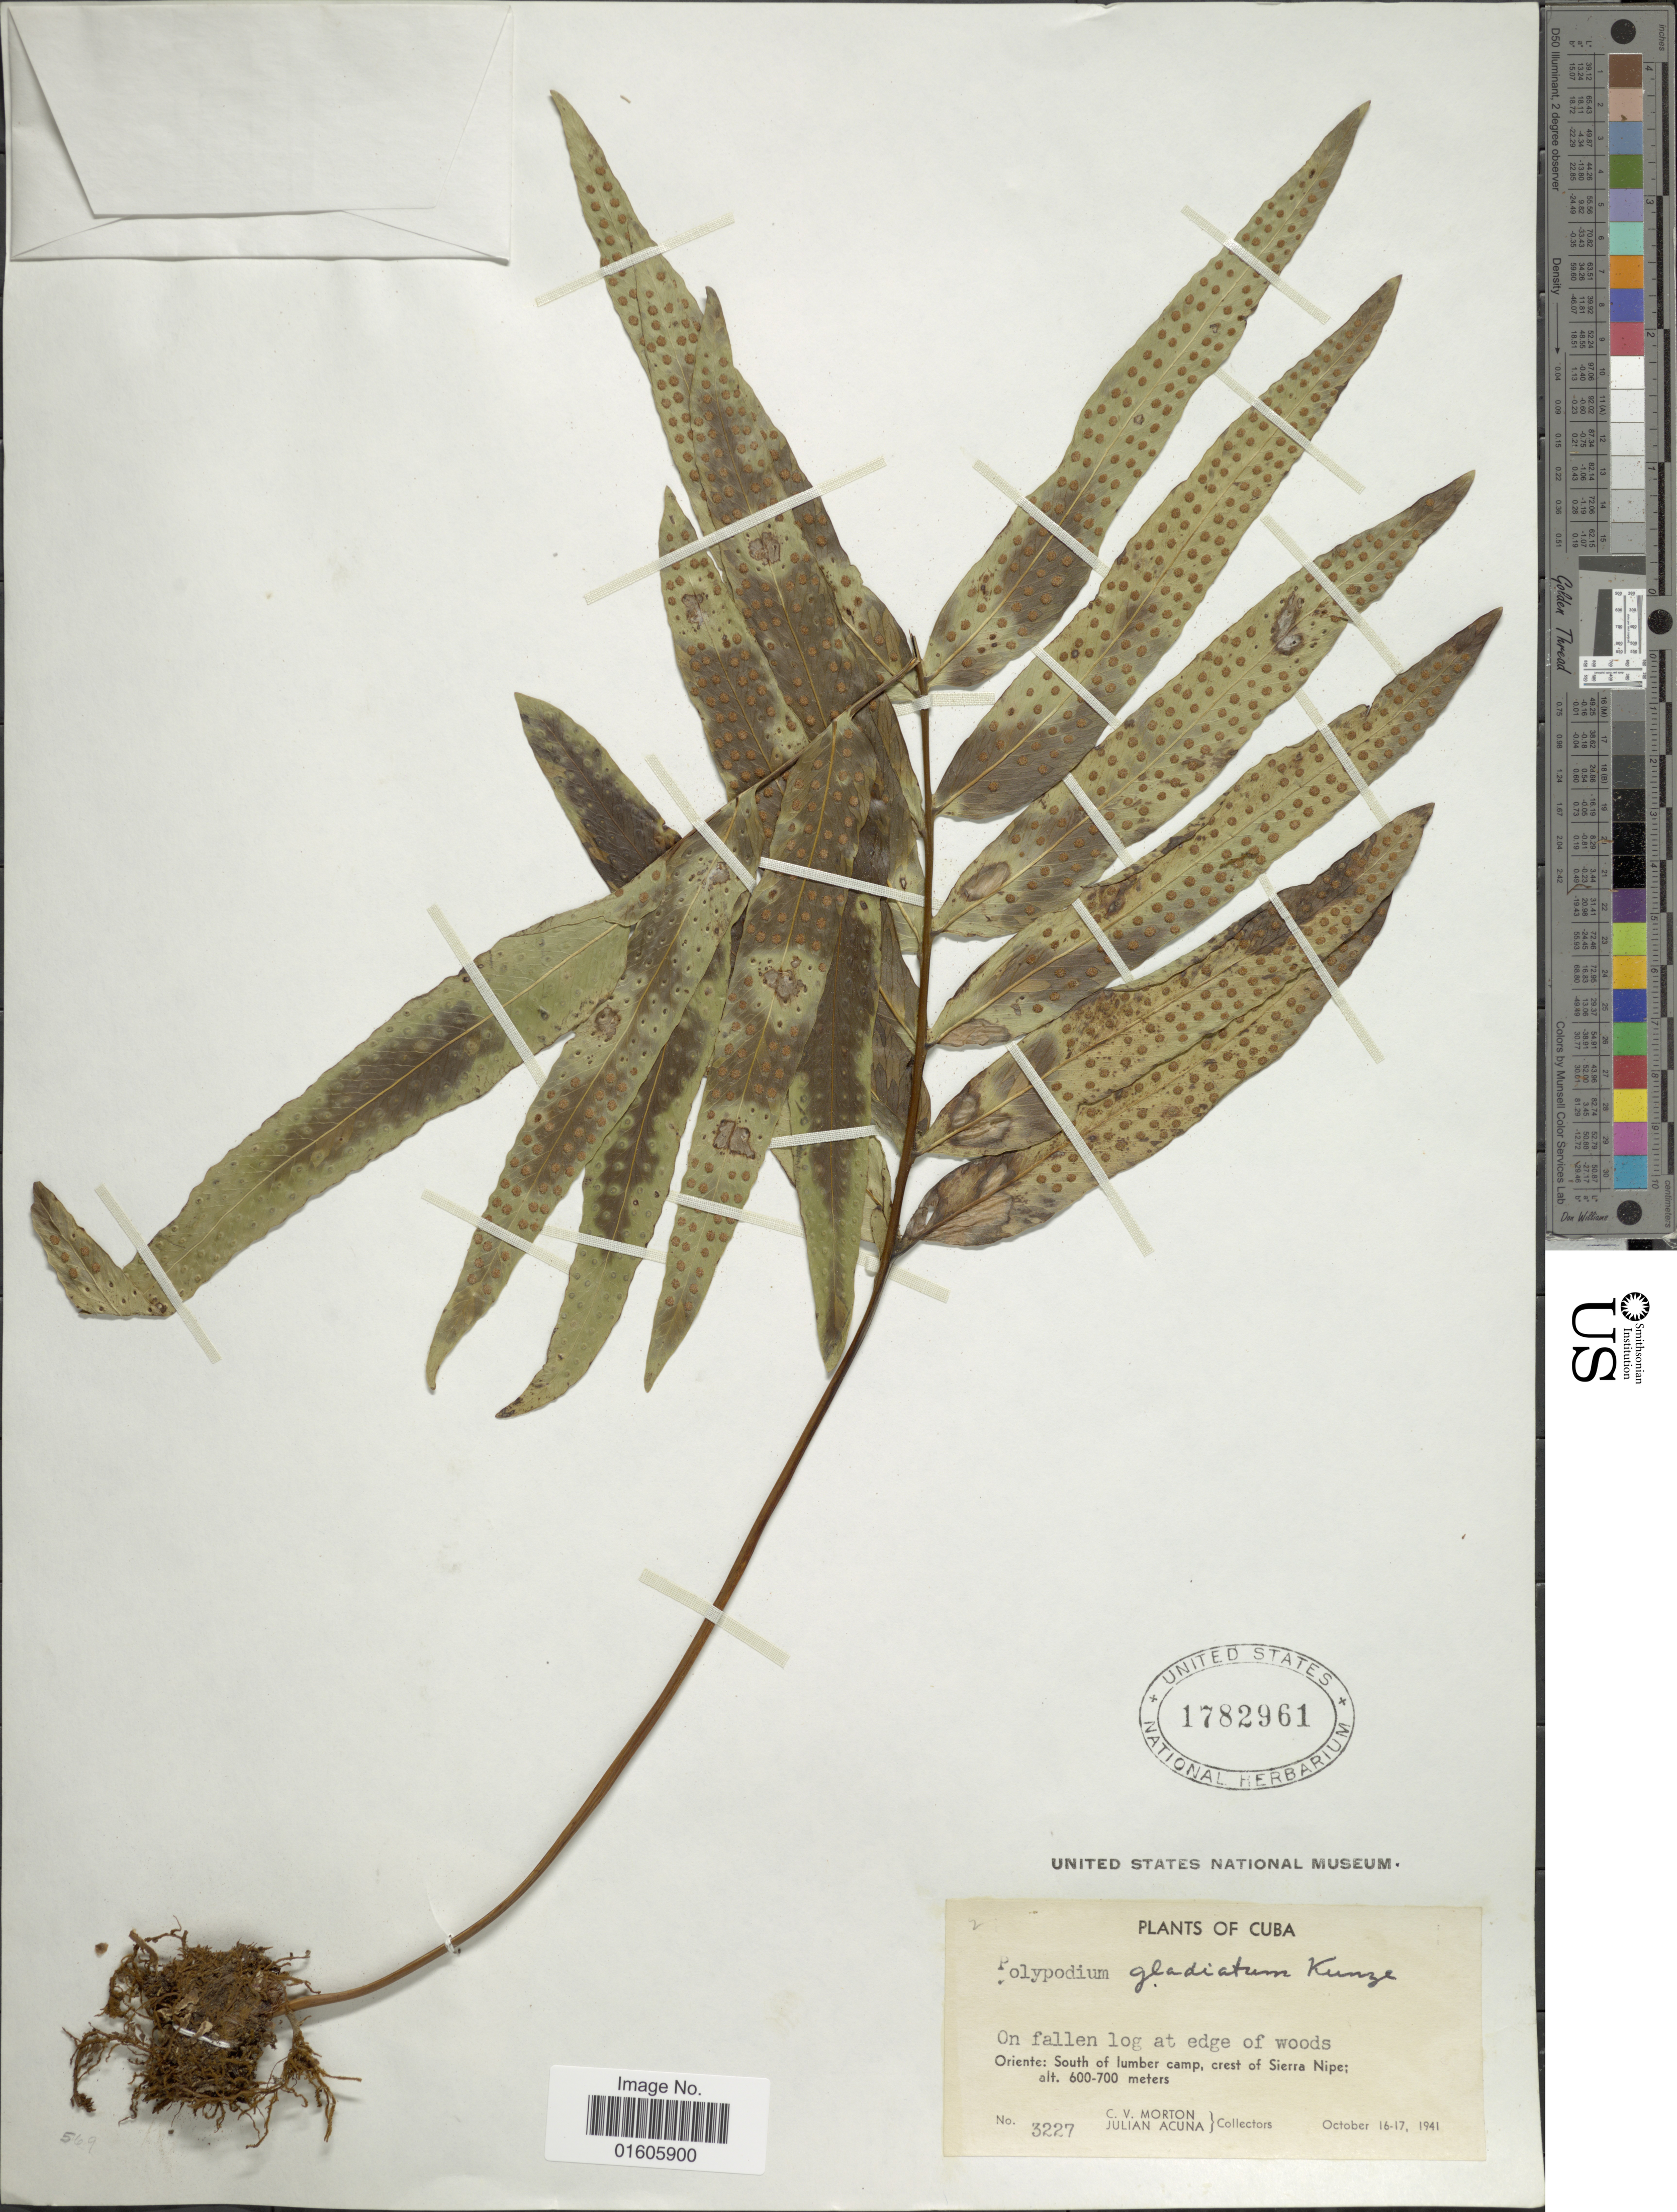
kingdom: Plantae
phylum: Tracheophyta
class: Polypodiopsida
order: Polypodiales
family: Polypodiaceae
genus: Serpocaulon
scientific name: Serpocaulon triseriale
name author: (Sw.) A.R. Sm.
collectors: C. V. Morton & J. B. Acuña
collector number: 3227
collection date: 1941-10-16/1941-10-17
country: Cuba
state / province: Oriente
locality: Oriente: South of lumber camp, crest of Sierra Nipe.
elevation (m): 600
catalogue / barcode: US 1782961